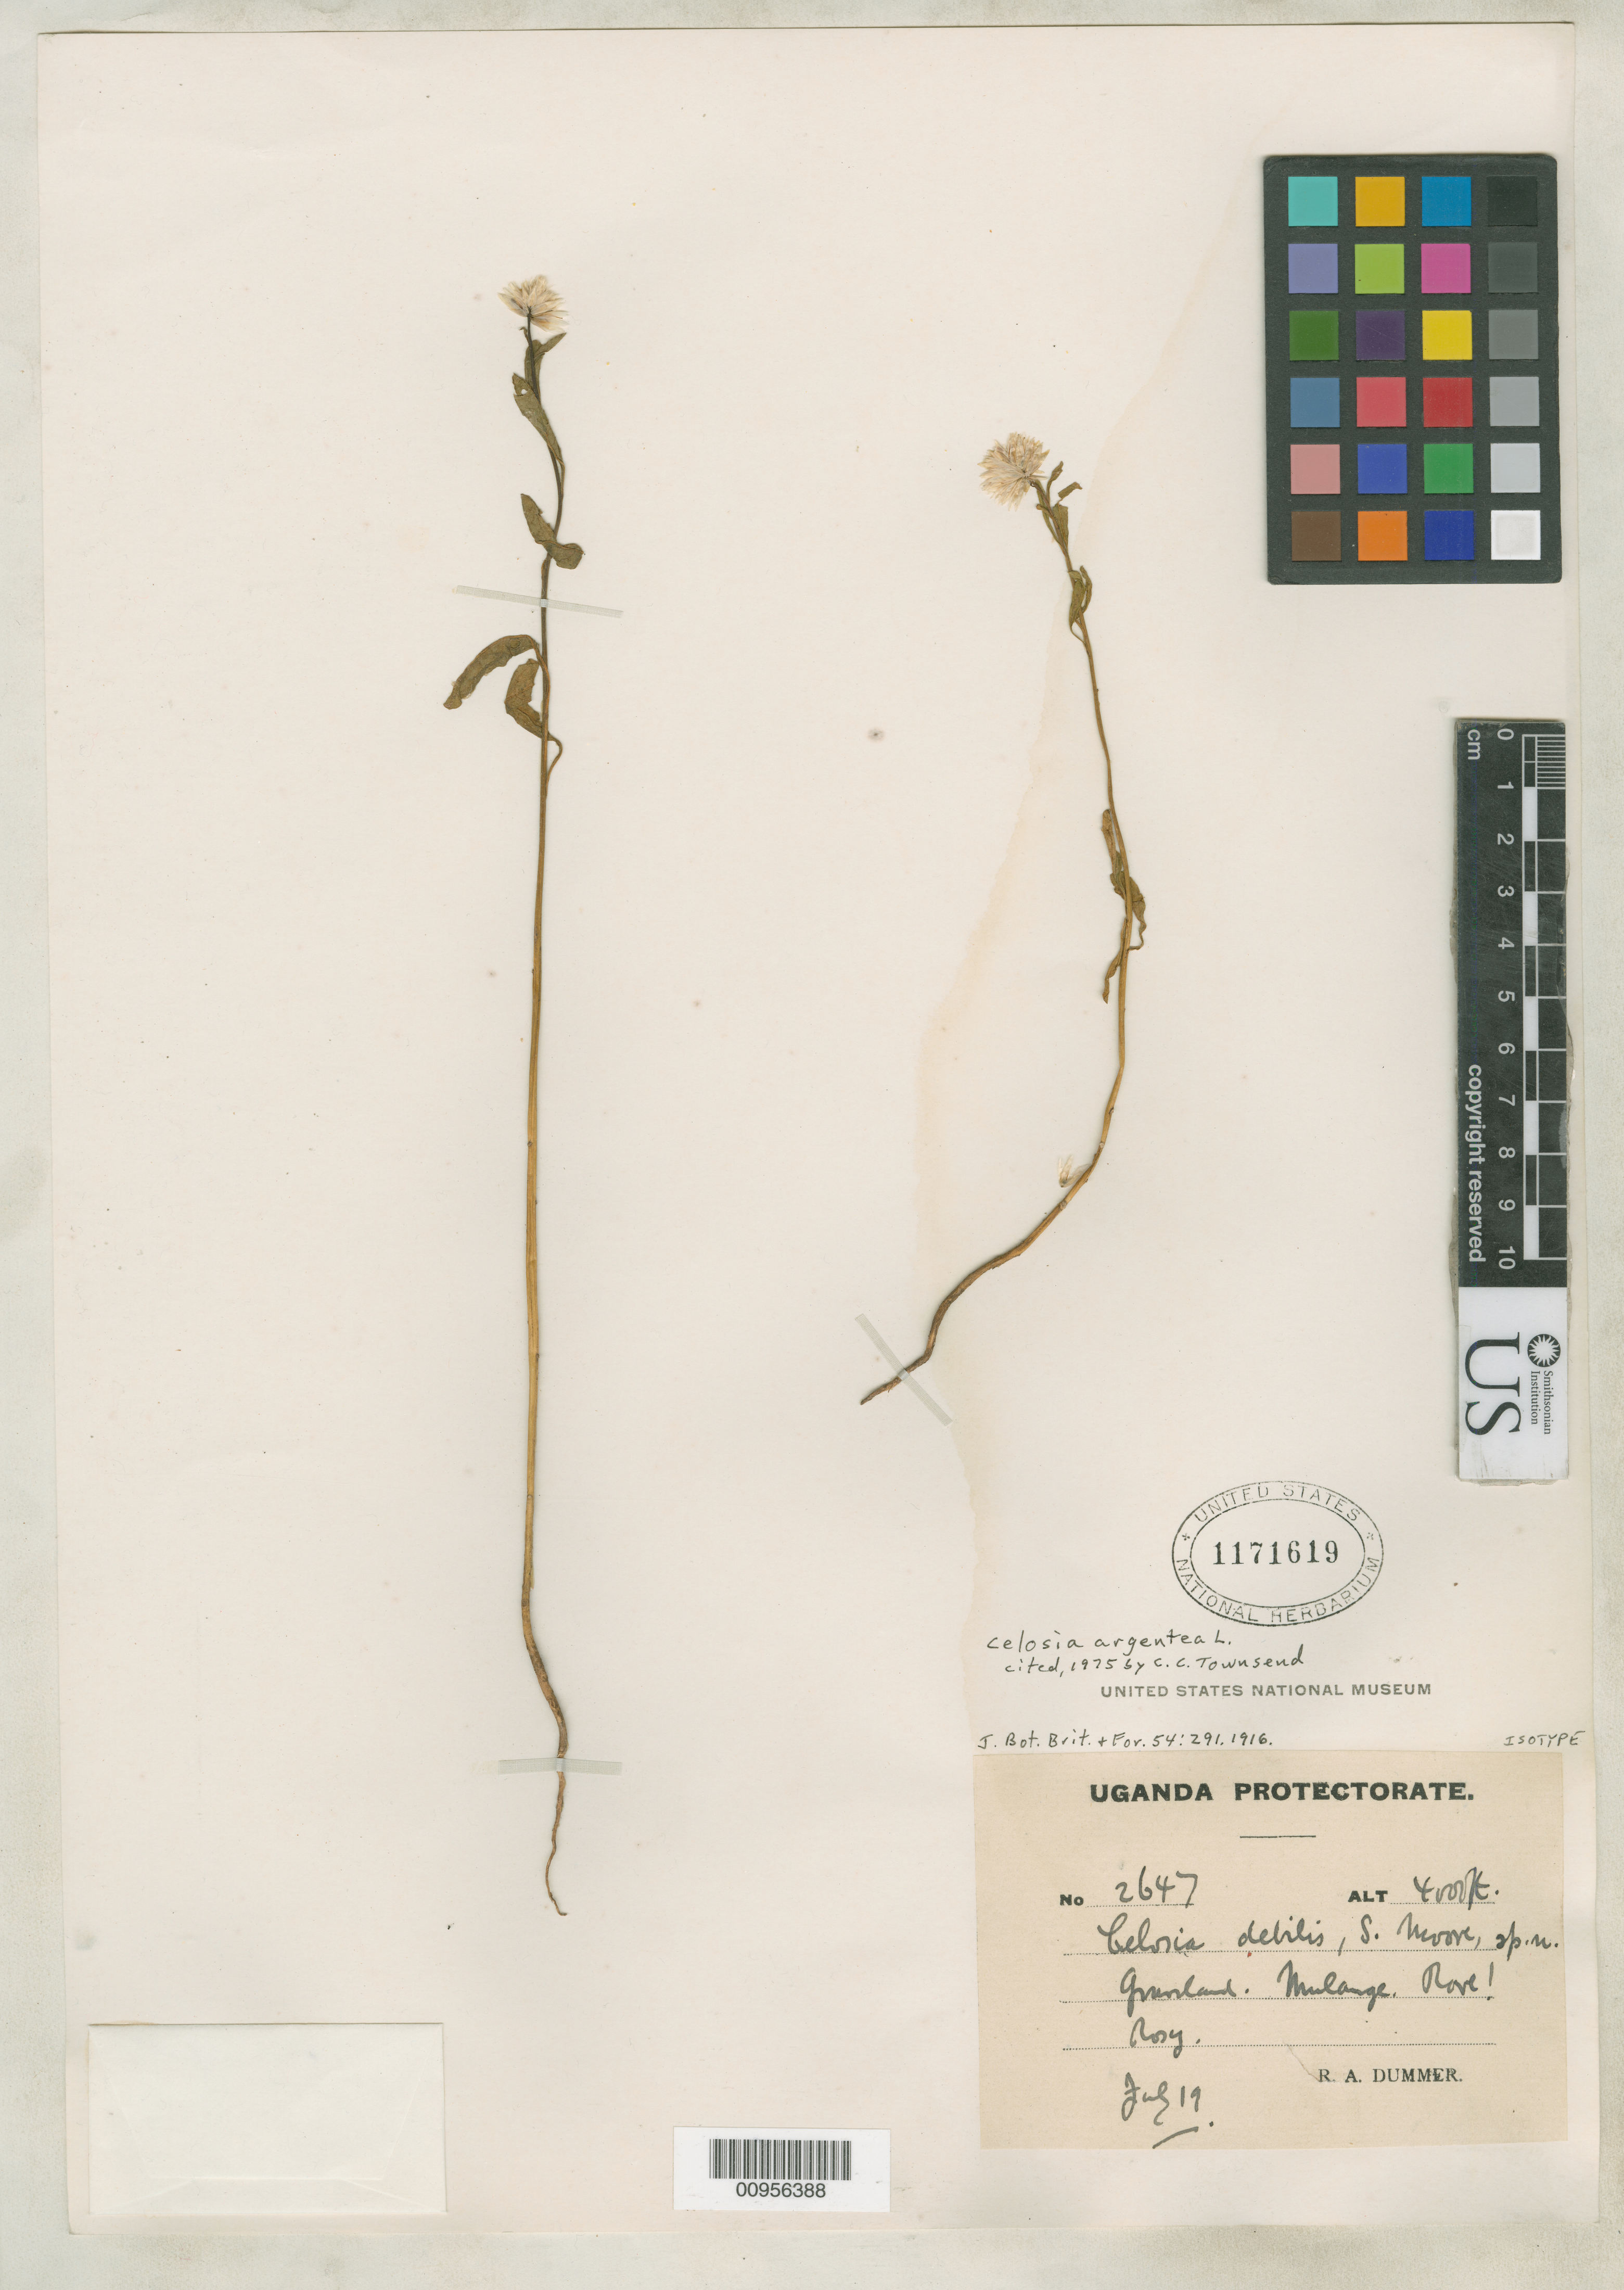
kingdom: Plantae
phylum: Tracheophyta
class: Magnoliopsida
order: Caryophyllales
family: Amaranthaceae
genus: Celosia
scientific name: Celosia debilis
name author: S. Moore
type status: Isotype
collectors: R. Dümmer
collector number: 2647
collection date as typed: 19 Jul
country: Uganda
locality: Grassland, Mulange. [Protologue, "Uganda, roadside near Kyobana, 4000 ft."]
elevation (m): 1219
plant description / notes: Currently accepted name as cited by Townsend (1975).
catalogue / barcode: US 1171619